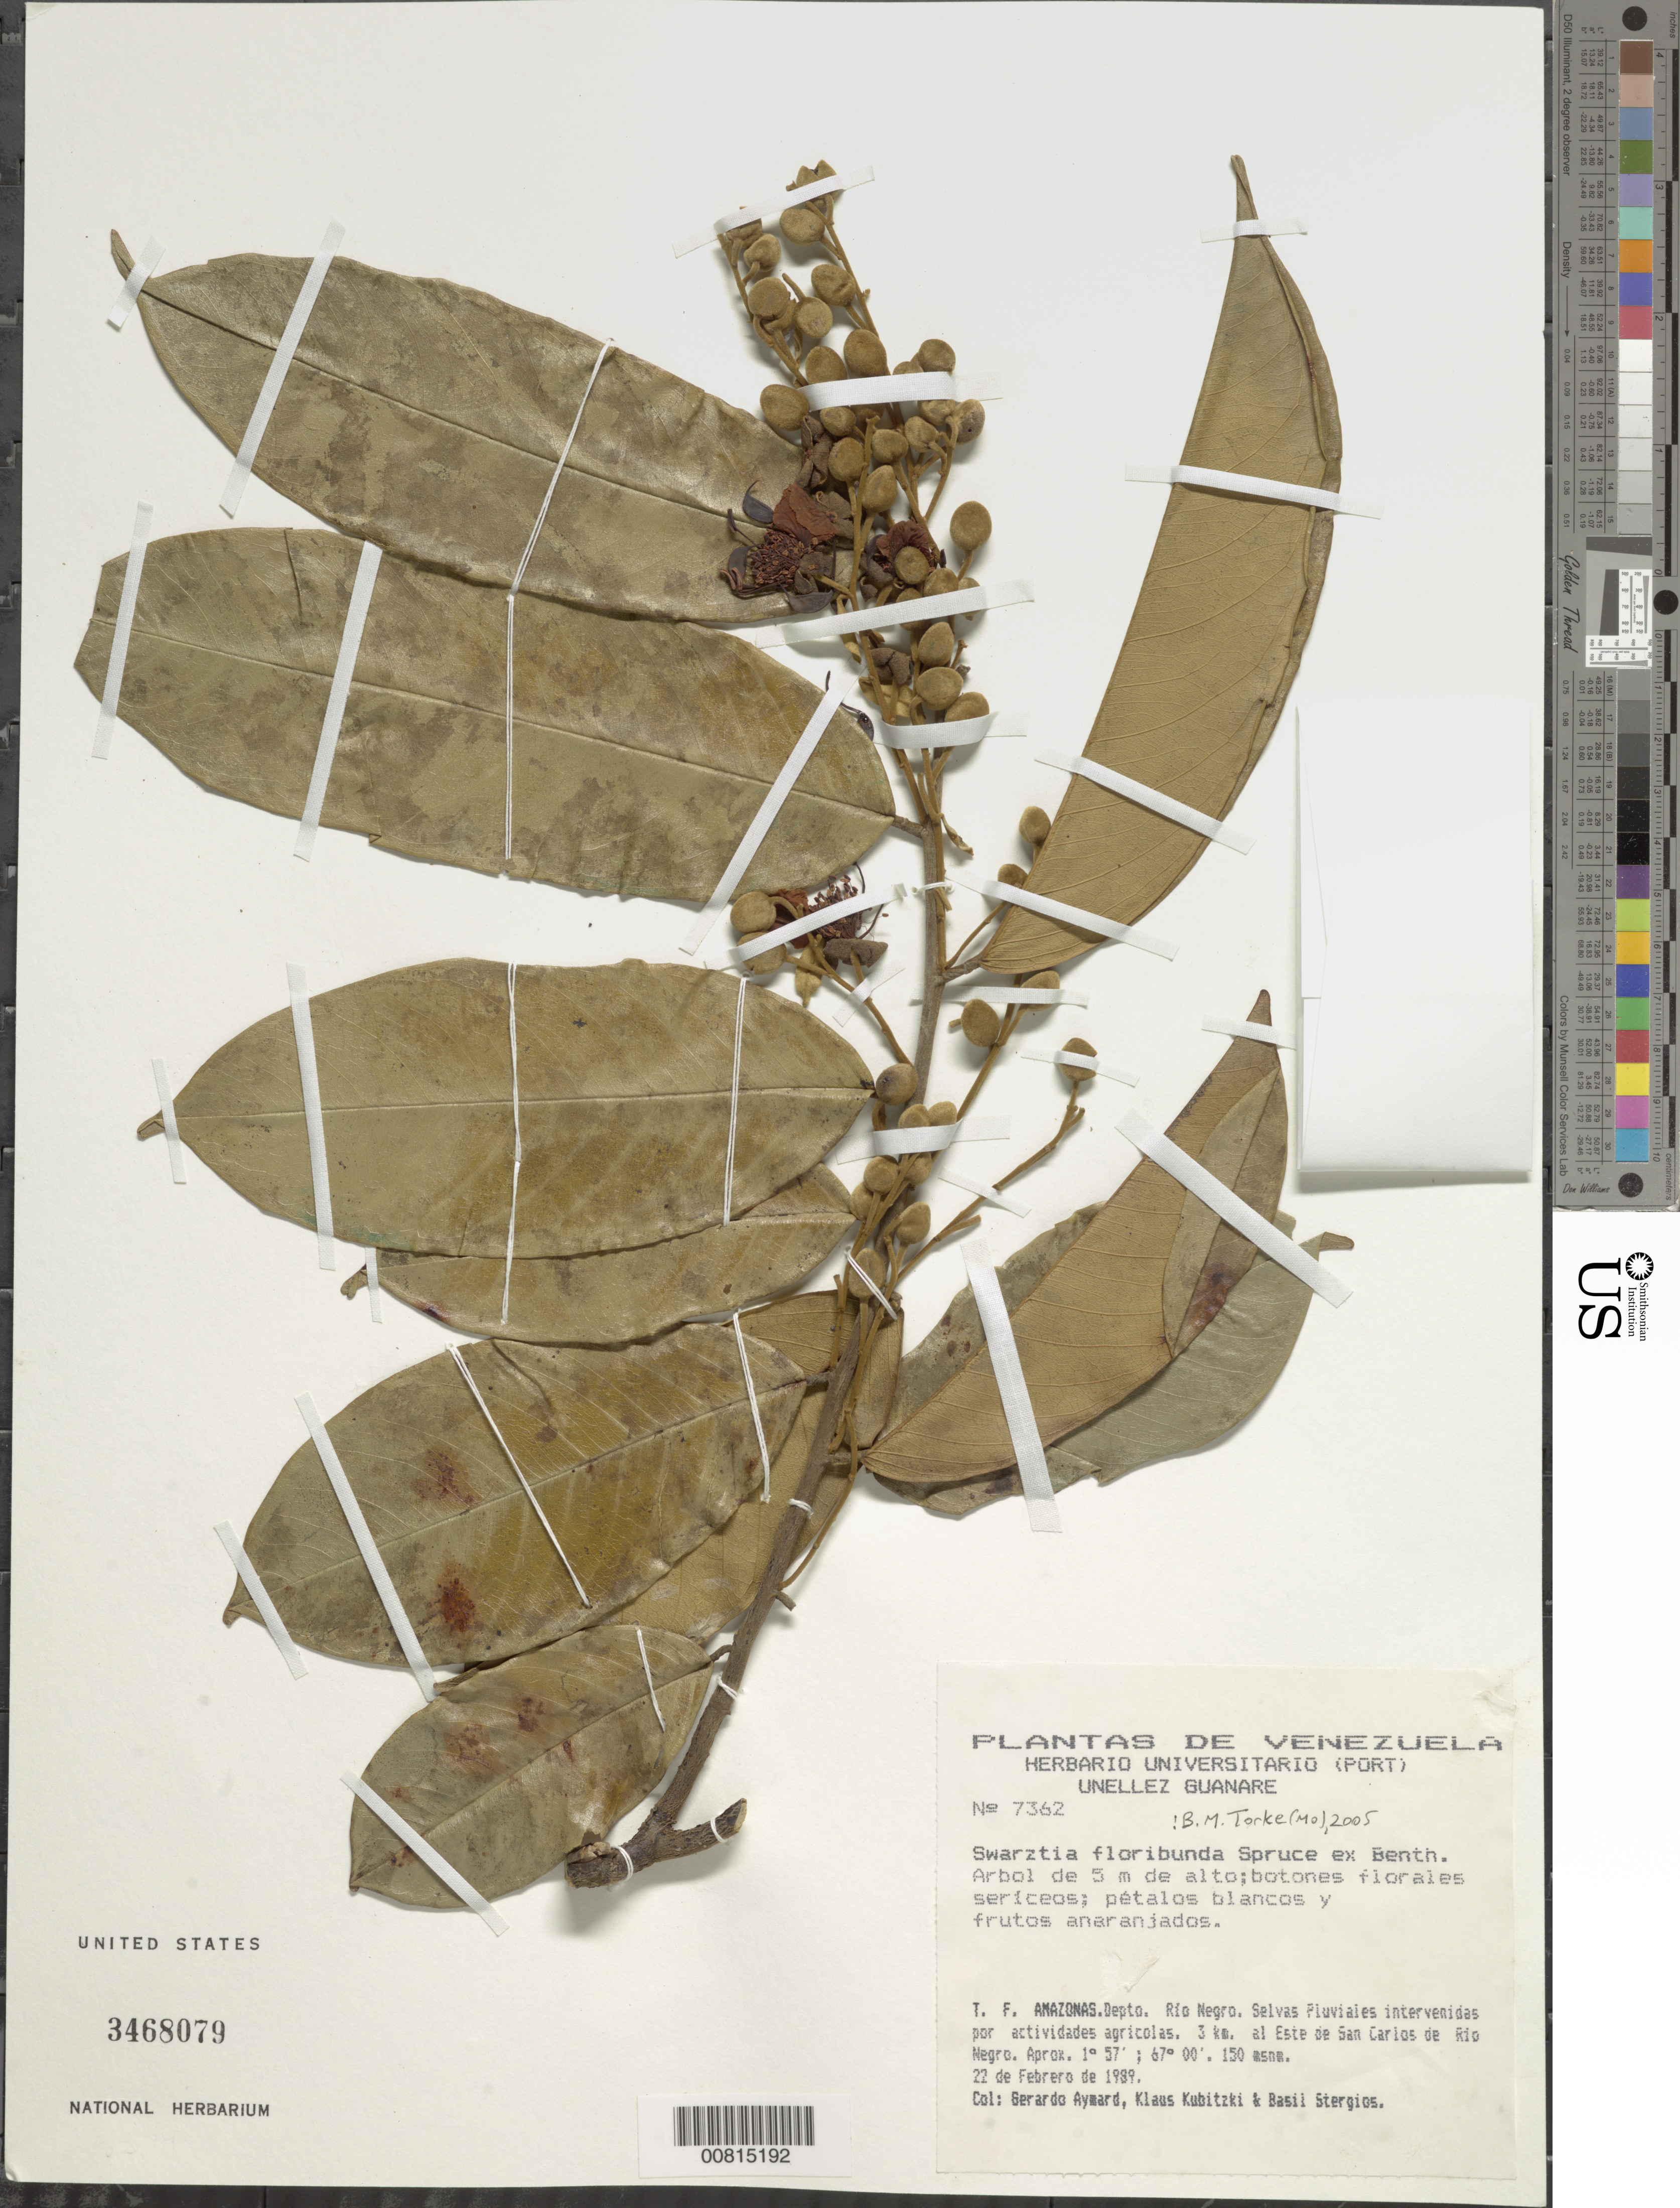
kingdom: Plantae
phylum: Tracheophyta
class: Magnoliopsida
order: Fabales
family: Fabaceae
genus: Swartzia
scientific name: Swartzia floribunda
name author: Spruce ex Benth.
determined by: Torke, B. M., (MO)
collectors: G. A. Aymard, K. Kubitzki & B. G. Stergios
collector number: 7362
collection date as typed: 22-Feb-89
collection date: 1989-02-22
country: Venezuela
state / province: Amazonas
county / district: Río Negro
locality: San Carlos de río Negro, 3 km E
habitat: Selvas pluviales intervenidas por actividades agricolas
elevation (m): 150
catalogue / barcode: US 3468079